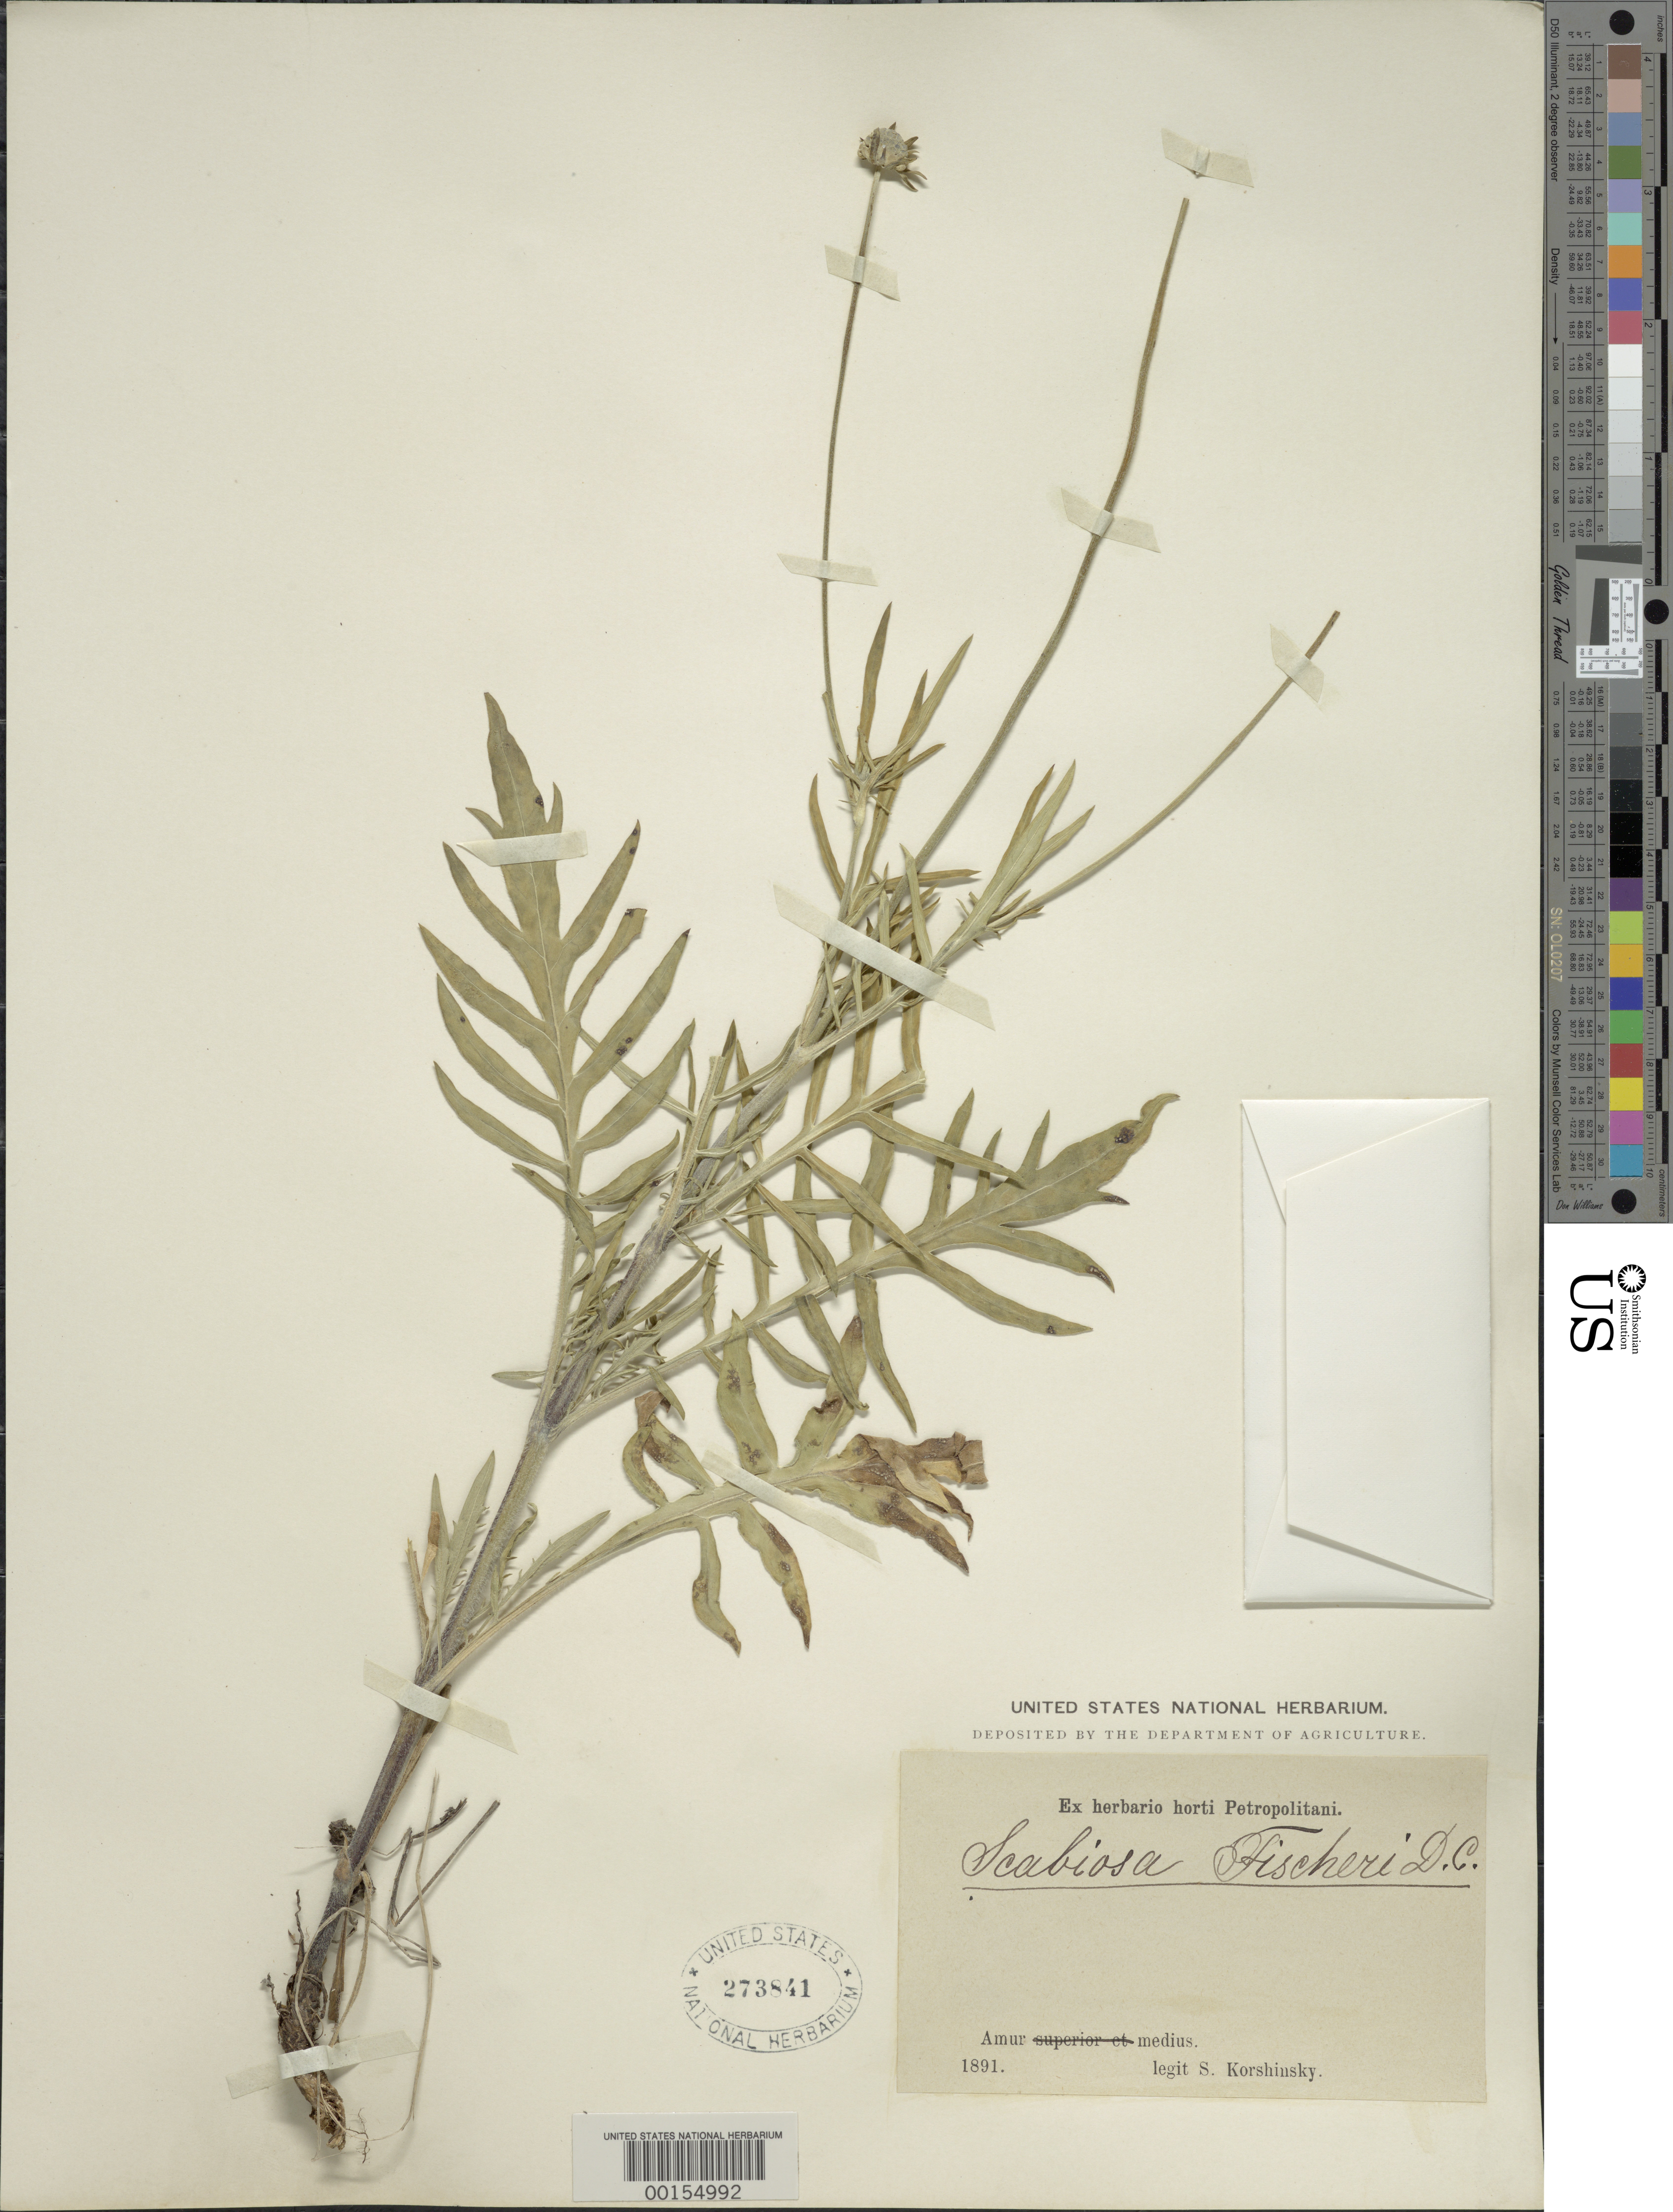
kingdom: Plantae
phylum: Tracheophyta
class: Magnoliopsida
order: Dipsacales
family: Caprifoliaceae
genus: Scabiosa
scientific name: Scabiosa fischerii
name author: DC.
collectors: S. I. Korshinsky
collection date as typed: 21 Jul 1891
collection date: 1891-07-21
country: Russian Federation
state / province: Amur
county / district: Blagoveshchensk ?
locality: Amur, Blagovshchensk [= Blagoveshchensk?]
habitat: L'snye of meadow on mt.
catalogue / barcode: US 273841